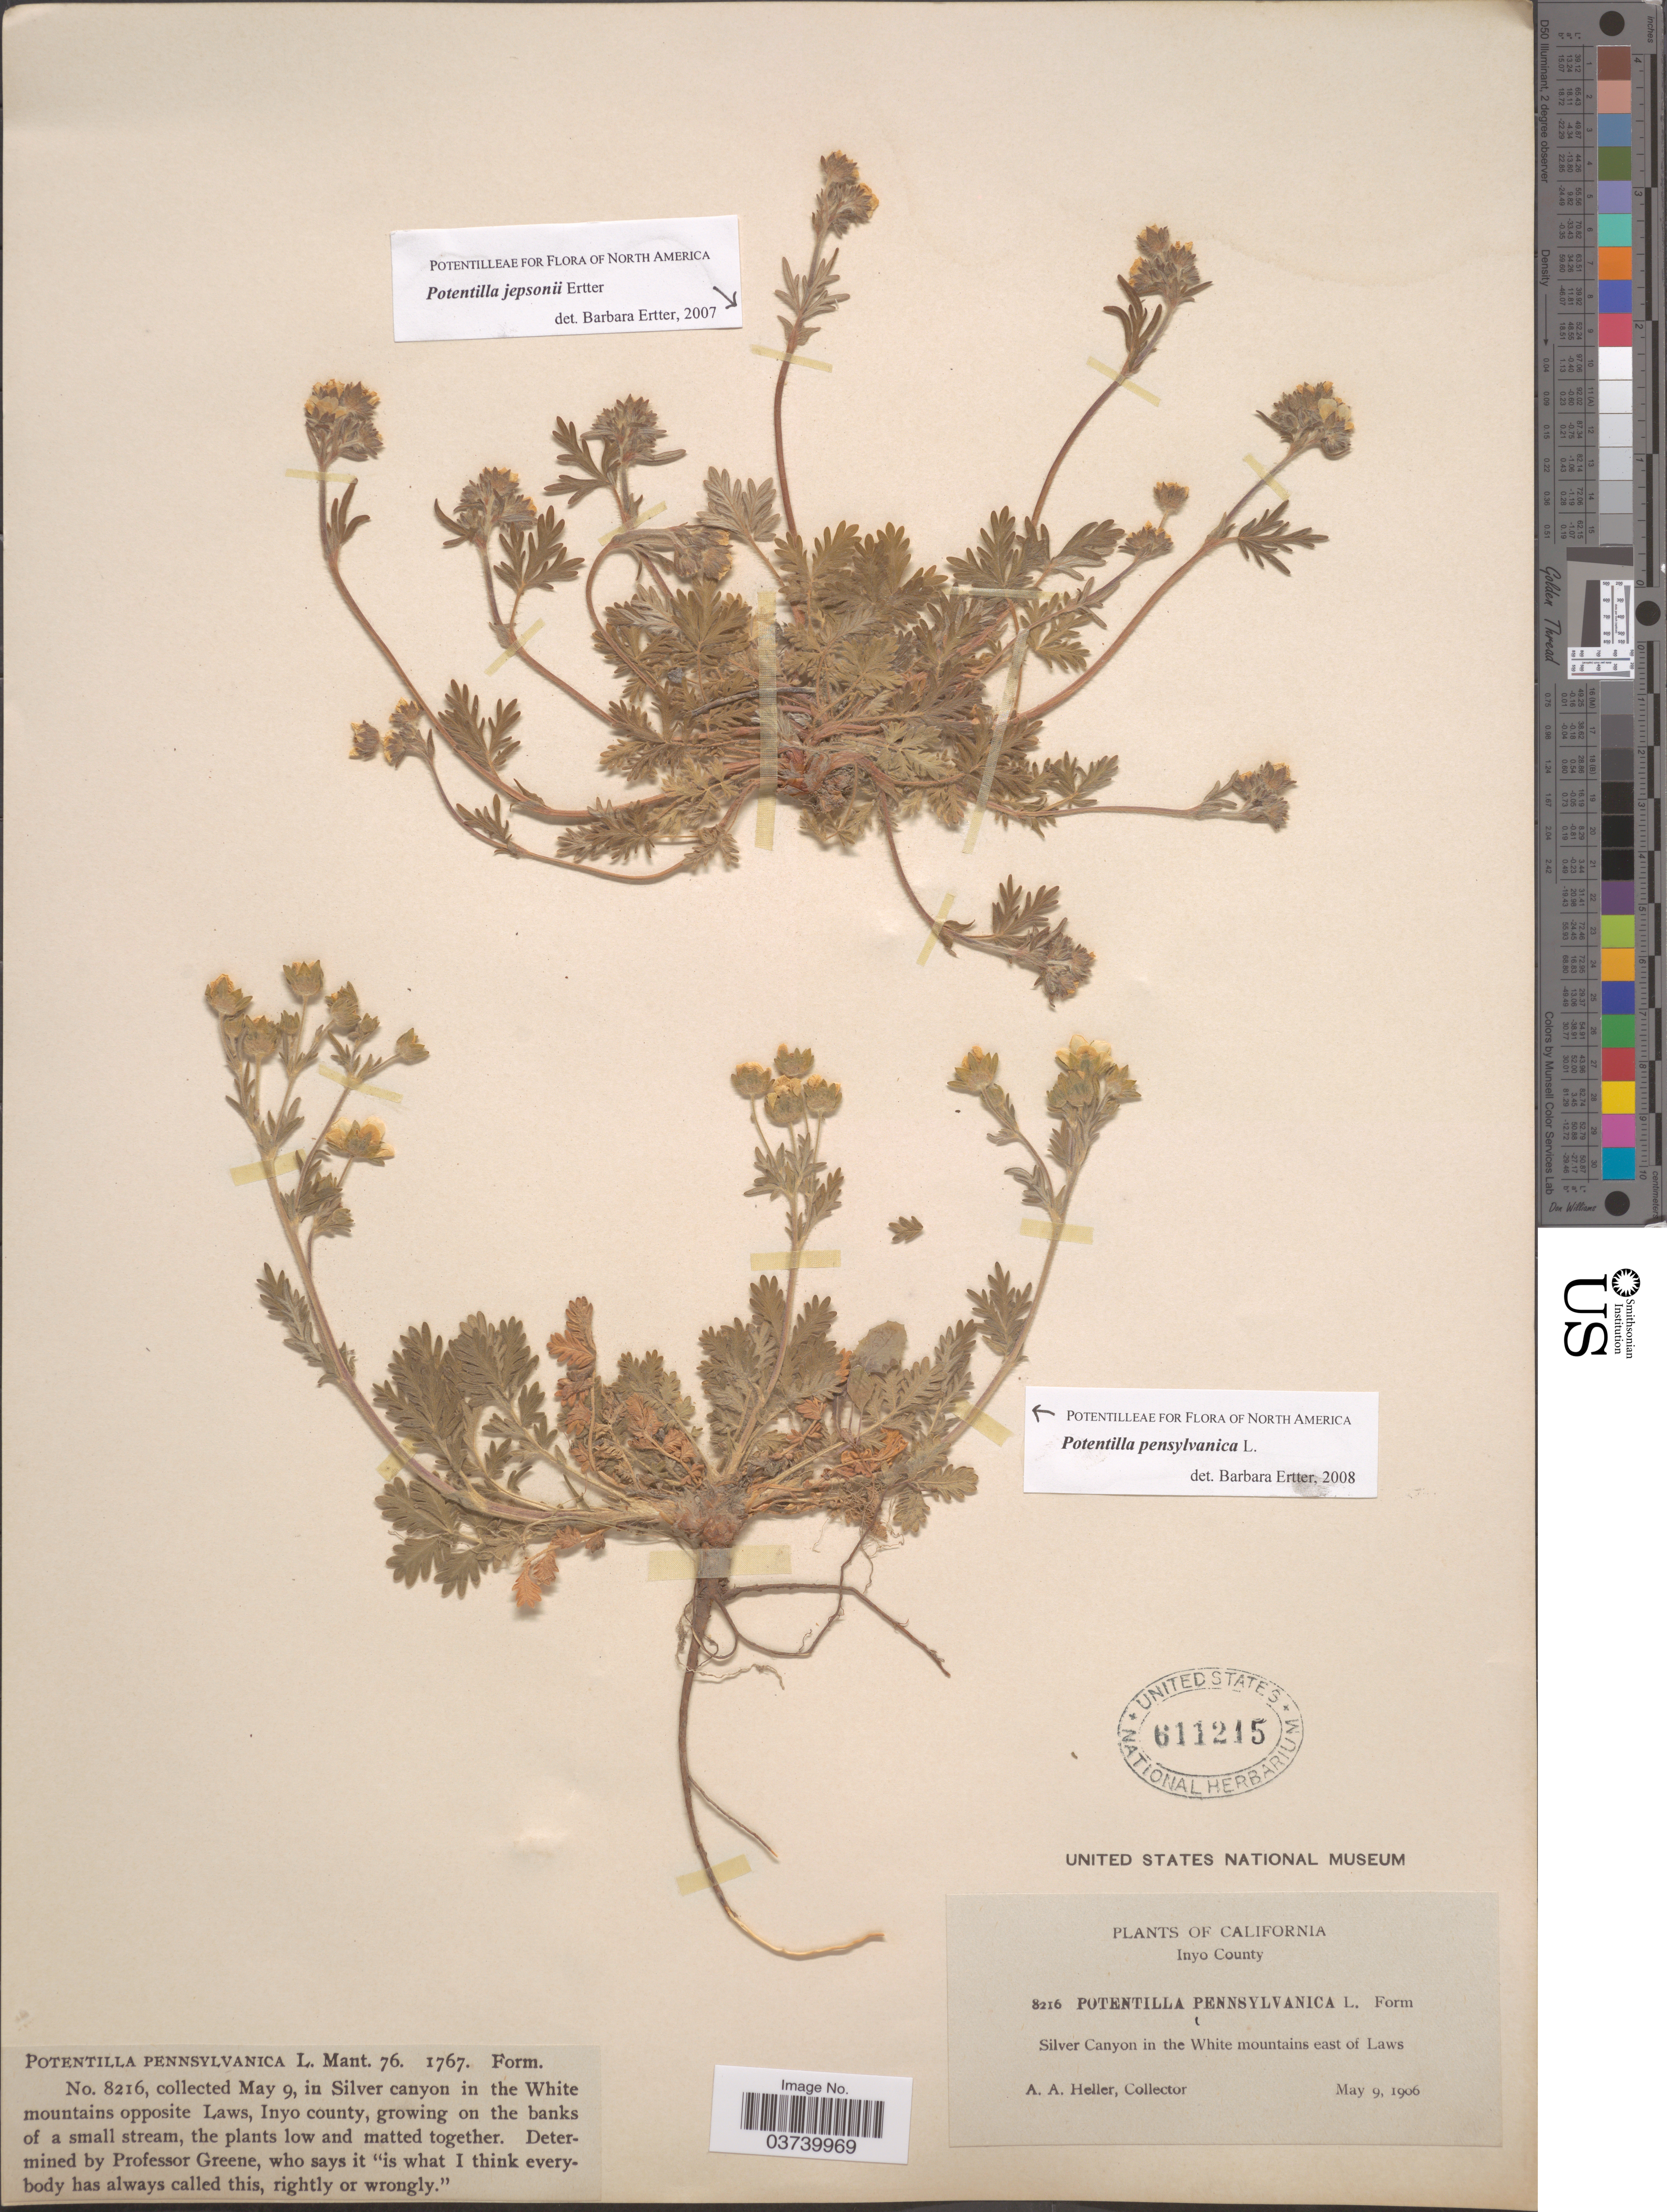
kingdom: Plantae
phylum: Tracheophyta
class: Magnoliopsida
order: Rosales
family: Rosaceae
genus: Potentilla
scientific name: Potentilla jepsonii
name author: Ertter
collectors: A. A. Heller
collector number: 8216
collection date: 1906-05-09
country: United States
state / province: California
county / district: Inyo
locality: Inyo County. Silver Canyon in the White mountains east of Laws. In SIlver canyon in the White mountains opposite Laws.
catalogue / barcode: US 611215